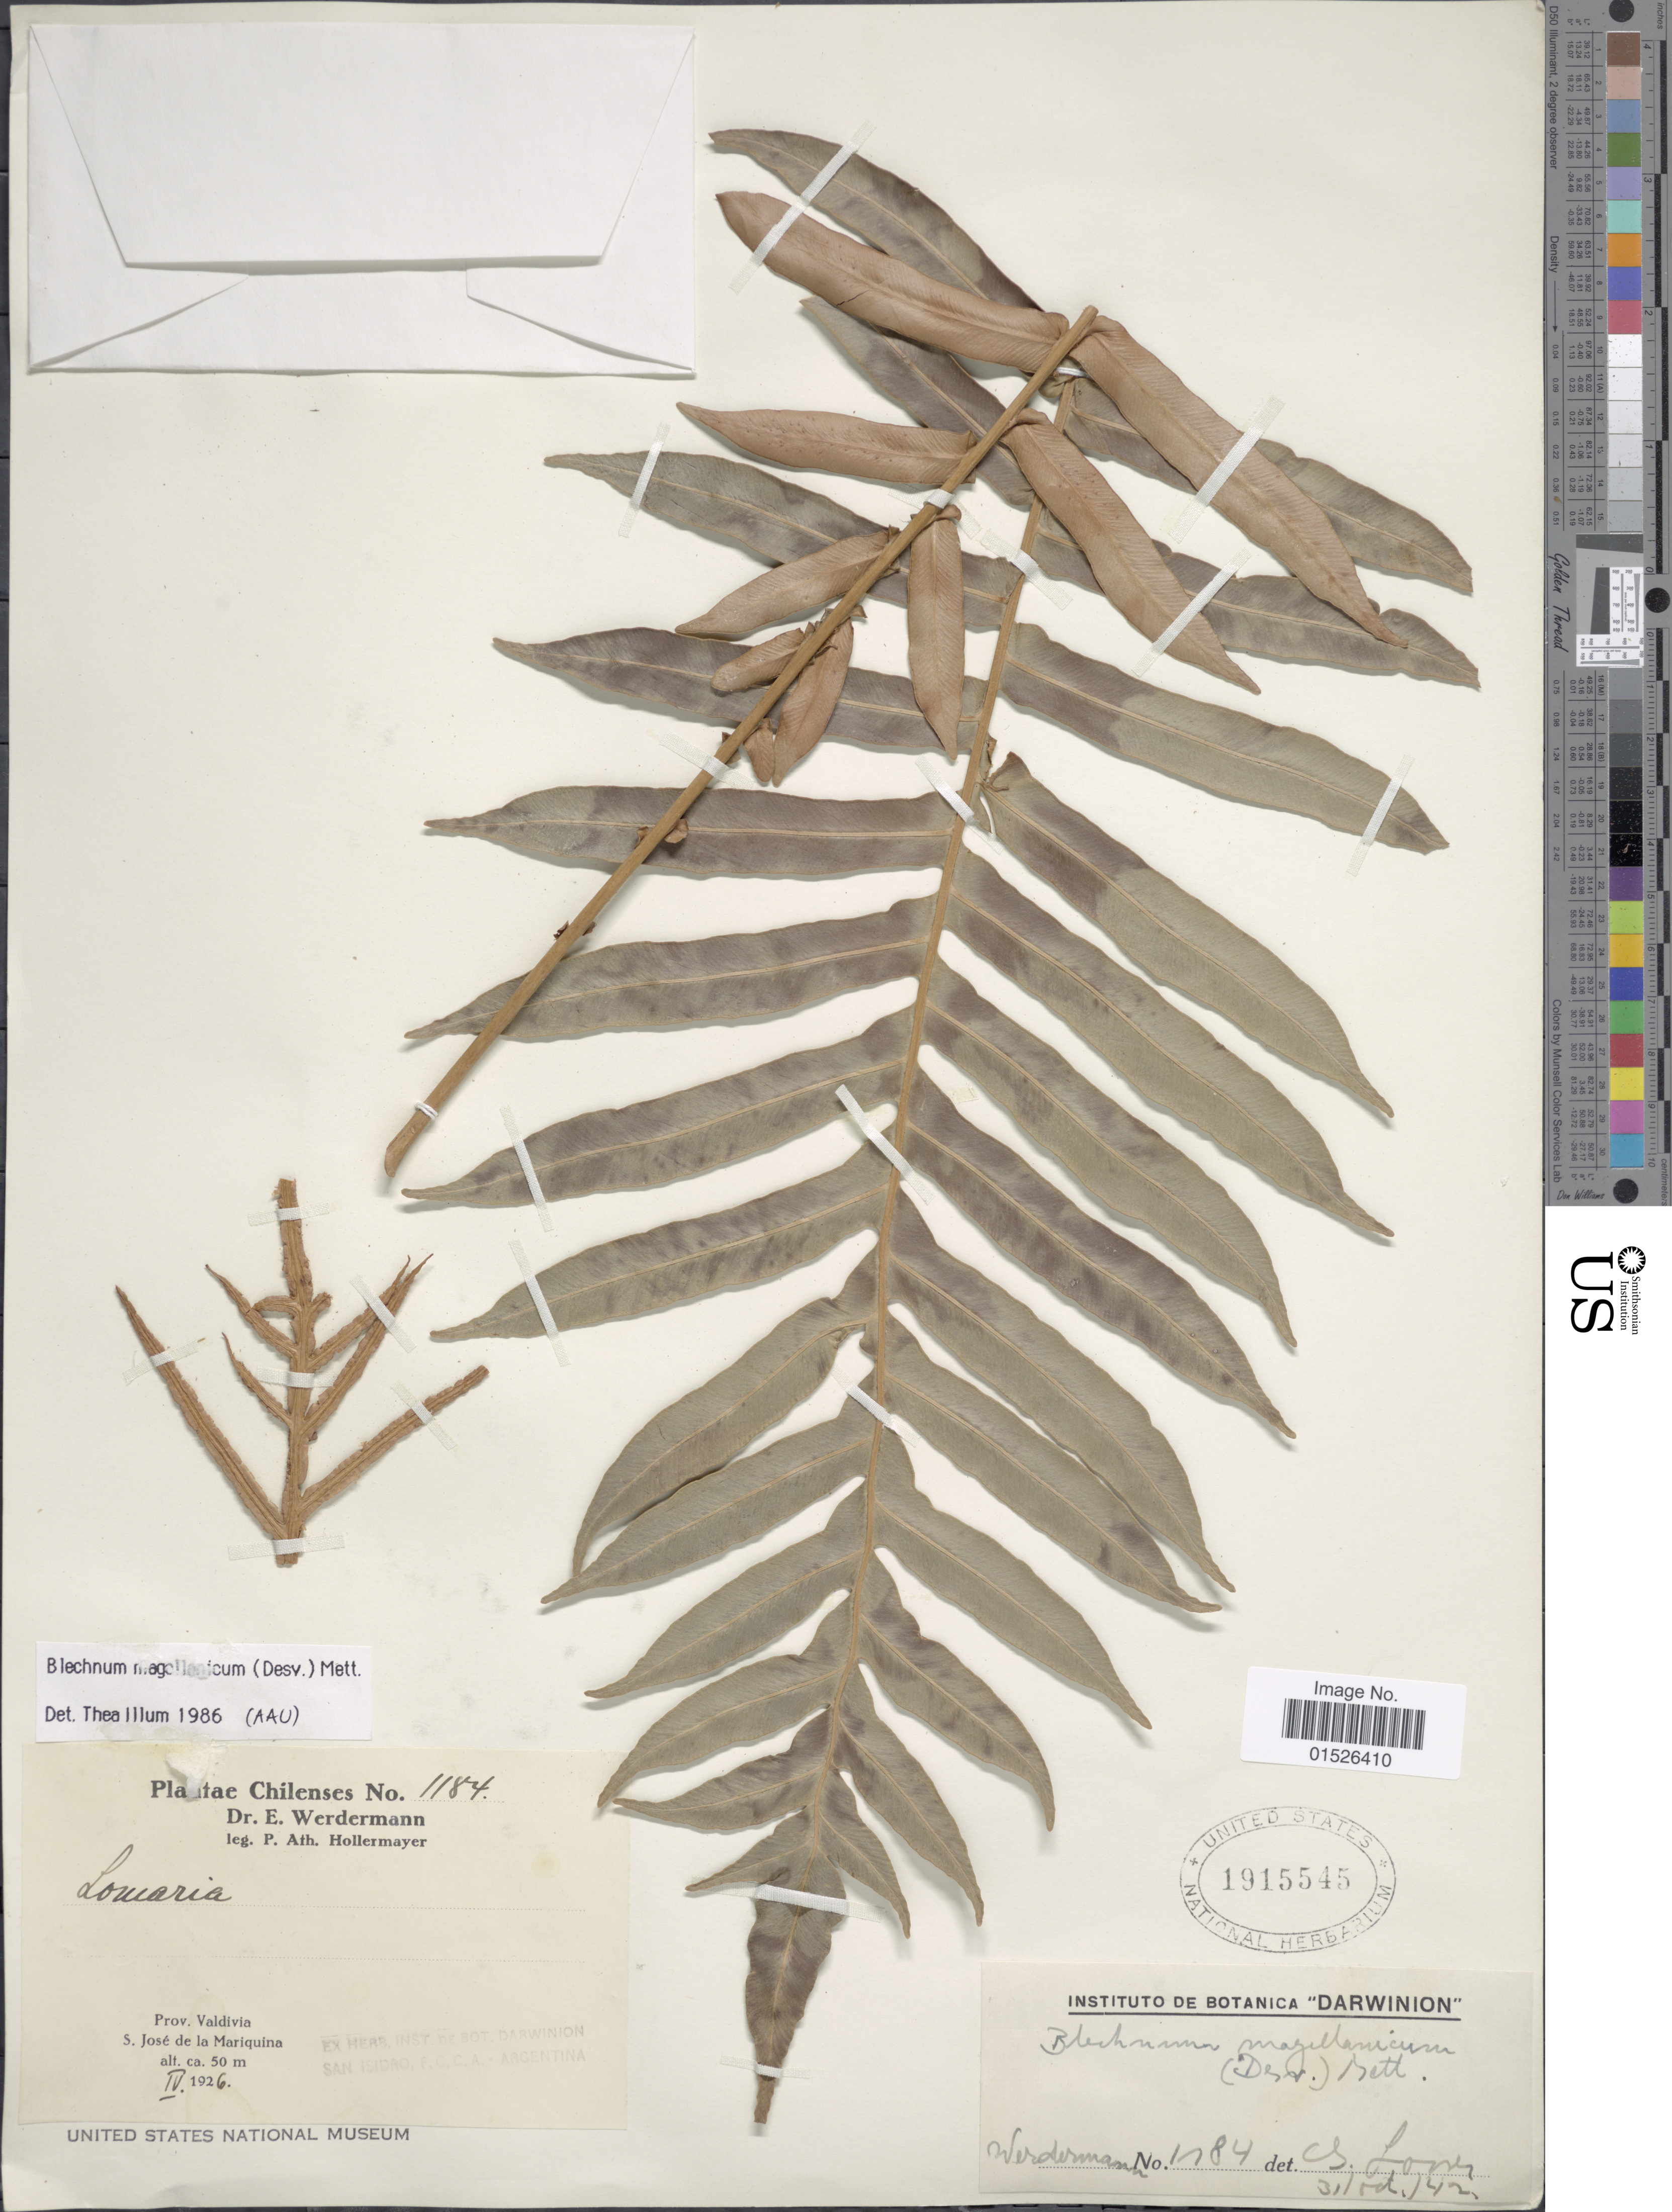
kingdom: Plantae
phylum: Tracheophyta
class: Polypodiopsida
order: Polypodiales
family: Blechnaceae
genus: Blechnum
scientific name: Blechnum magellanicum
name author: Mett.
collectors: P. Hollermayer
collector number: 1184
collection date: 1926-04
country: Chile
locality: Chilenses. Prov. Valdivia. S. Jose de la Mariquina.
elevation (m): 50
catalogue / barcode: US 1915545